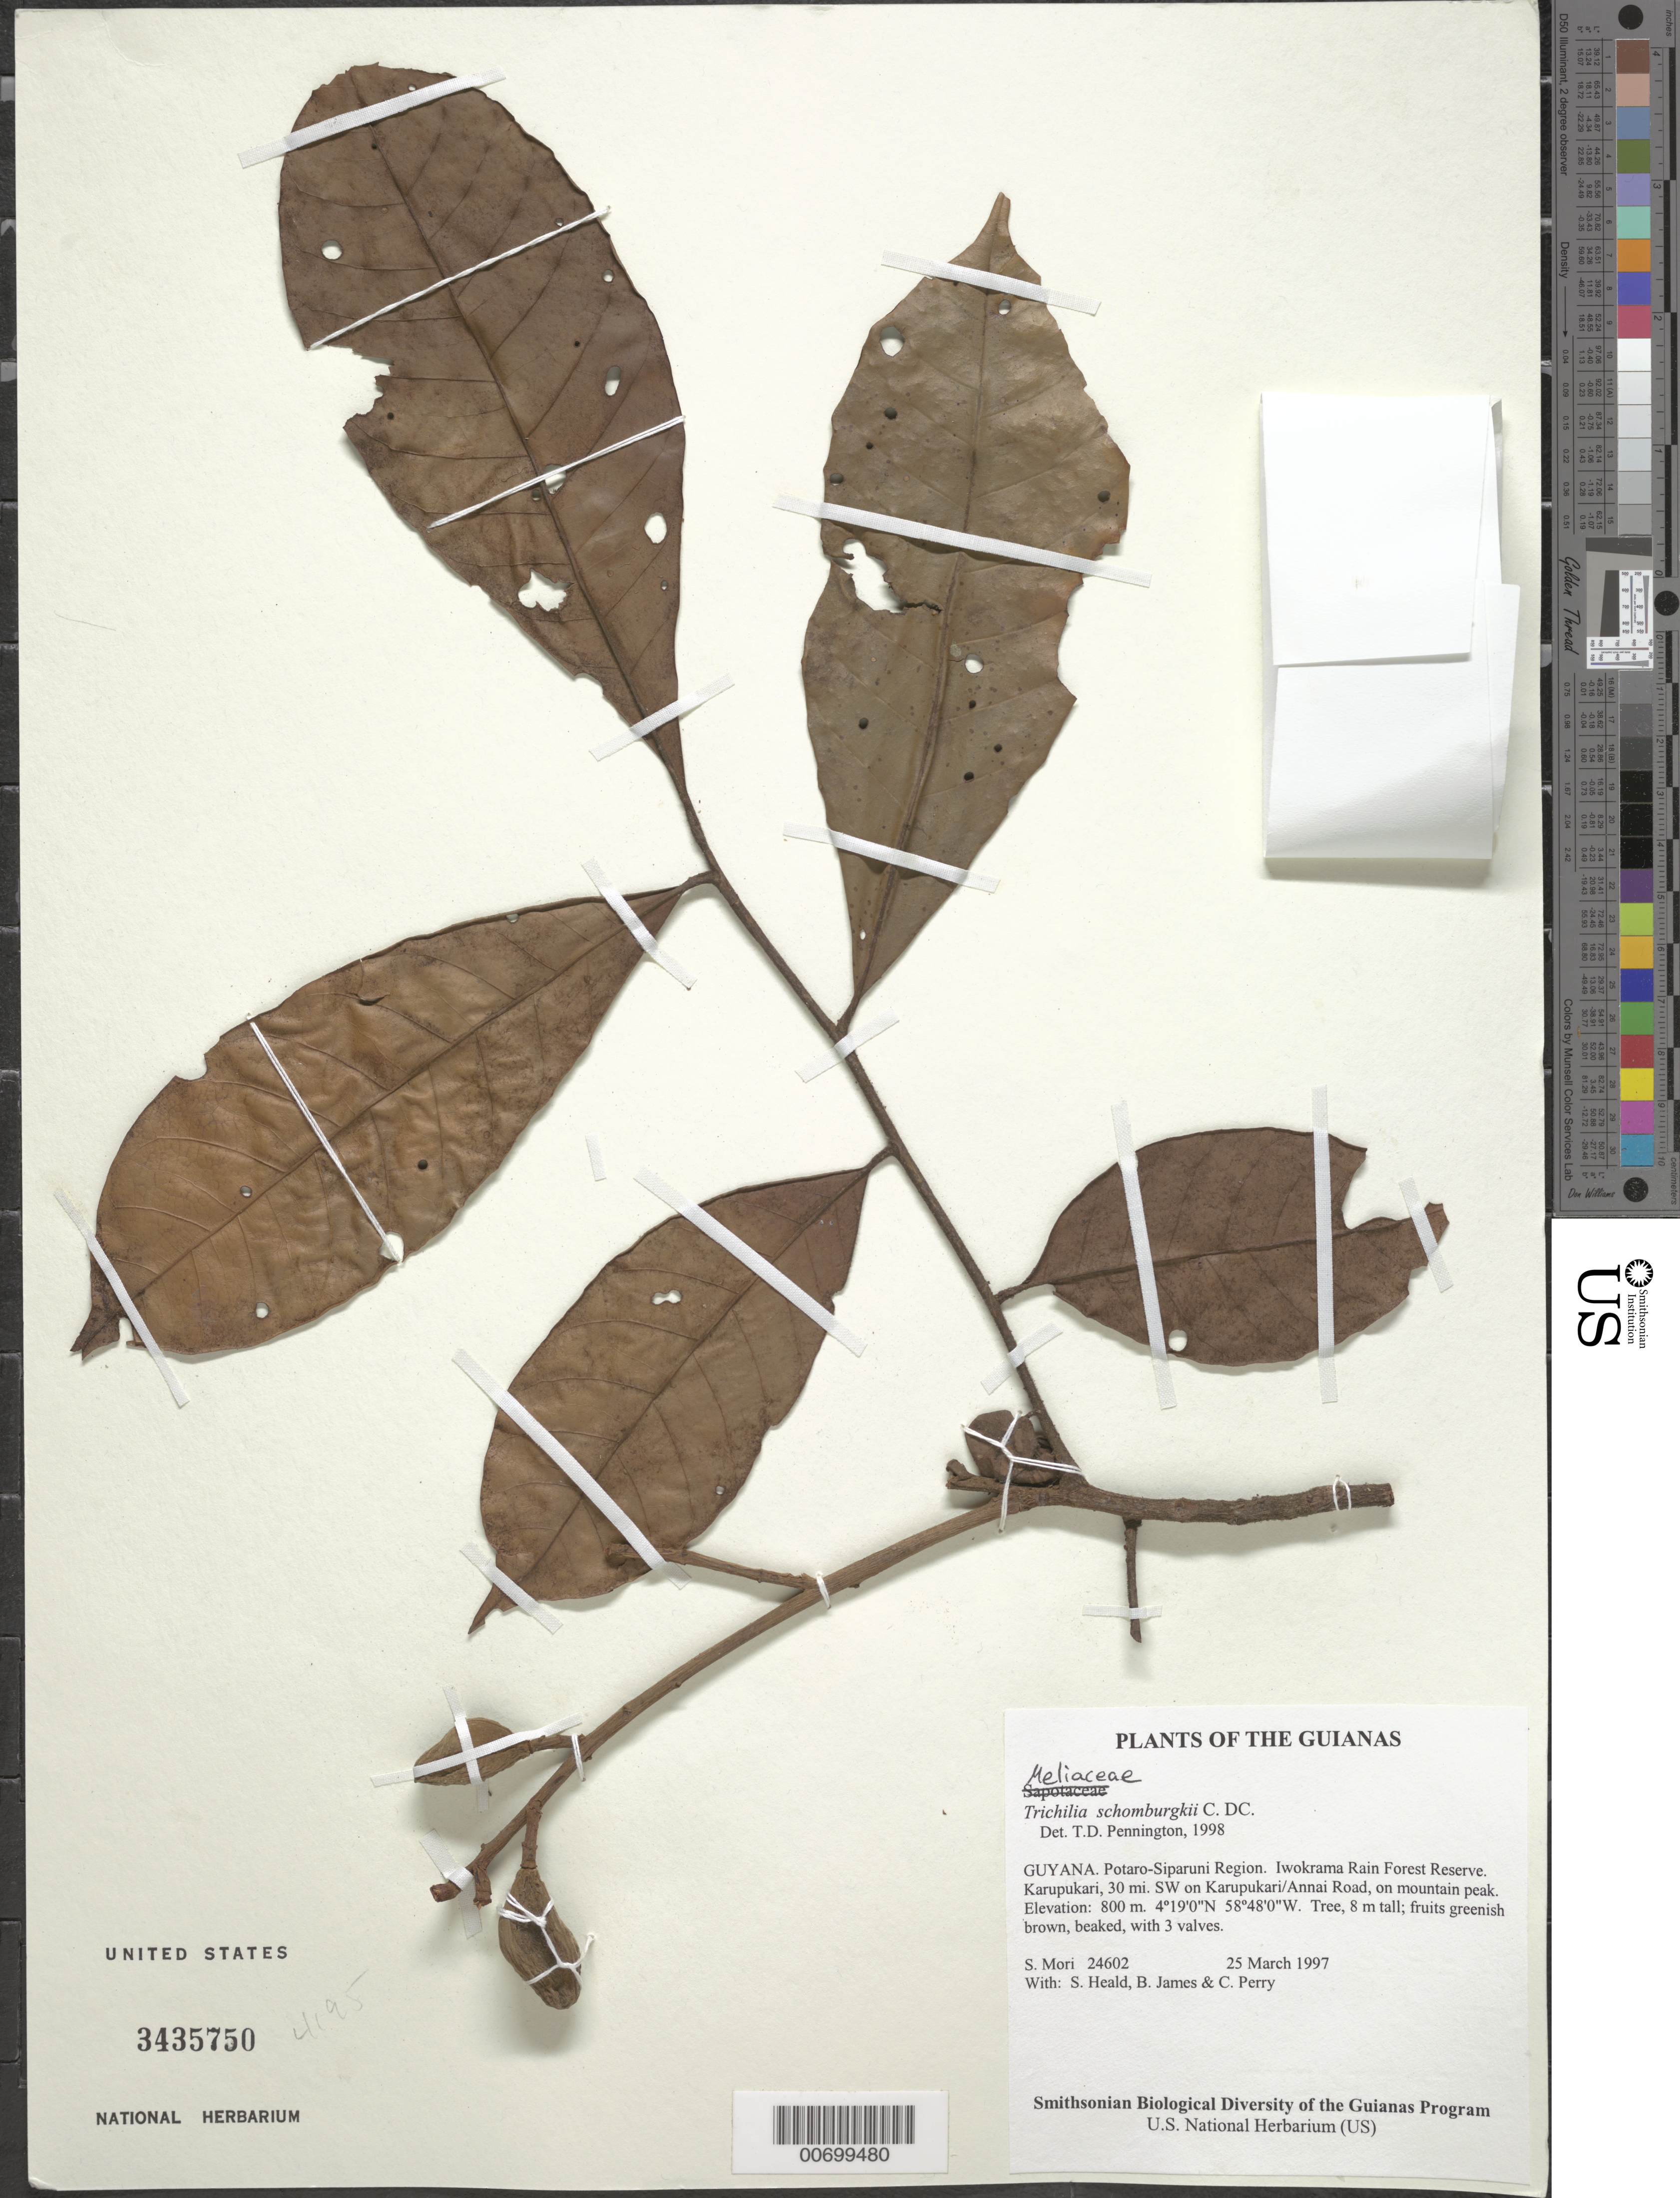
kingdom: Plantae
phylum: Tracheophyta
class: Magnoliopsida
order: Sapindales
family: Meliaceae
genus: Trichilia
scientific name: Trichilia schomburgkii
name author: C. DC.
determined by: Pennington, T. D., (K)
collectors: S. Mori, S. Heald, B. James & C. Perry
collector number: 24602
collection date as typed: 25 March 1997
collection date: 1997-03-25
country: Guyana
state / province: Potaro-Siparuni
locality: Iwokrama Rain Forest Reserve. Karupukari, 30 mi. SW on Karupukari/Annai Road, on mountain peak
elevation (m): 800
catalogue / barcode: US 3435750